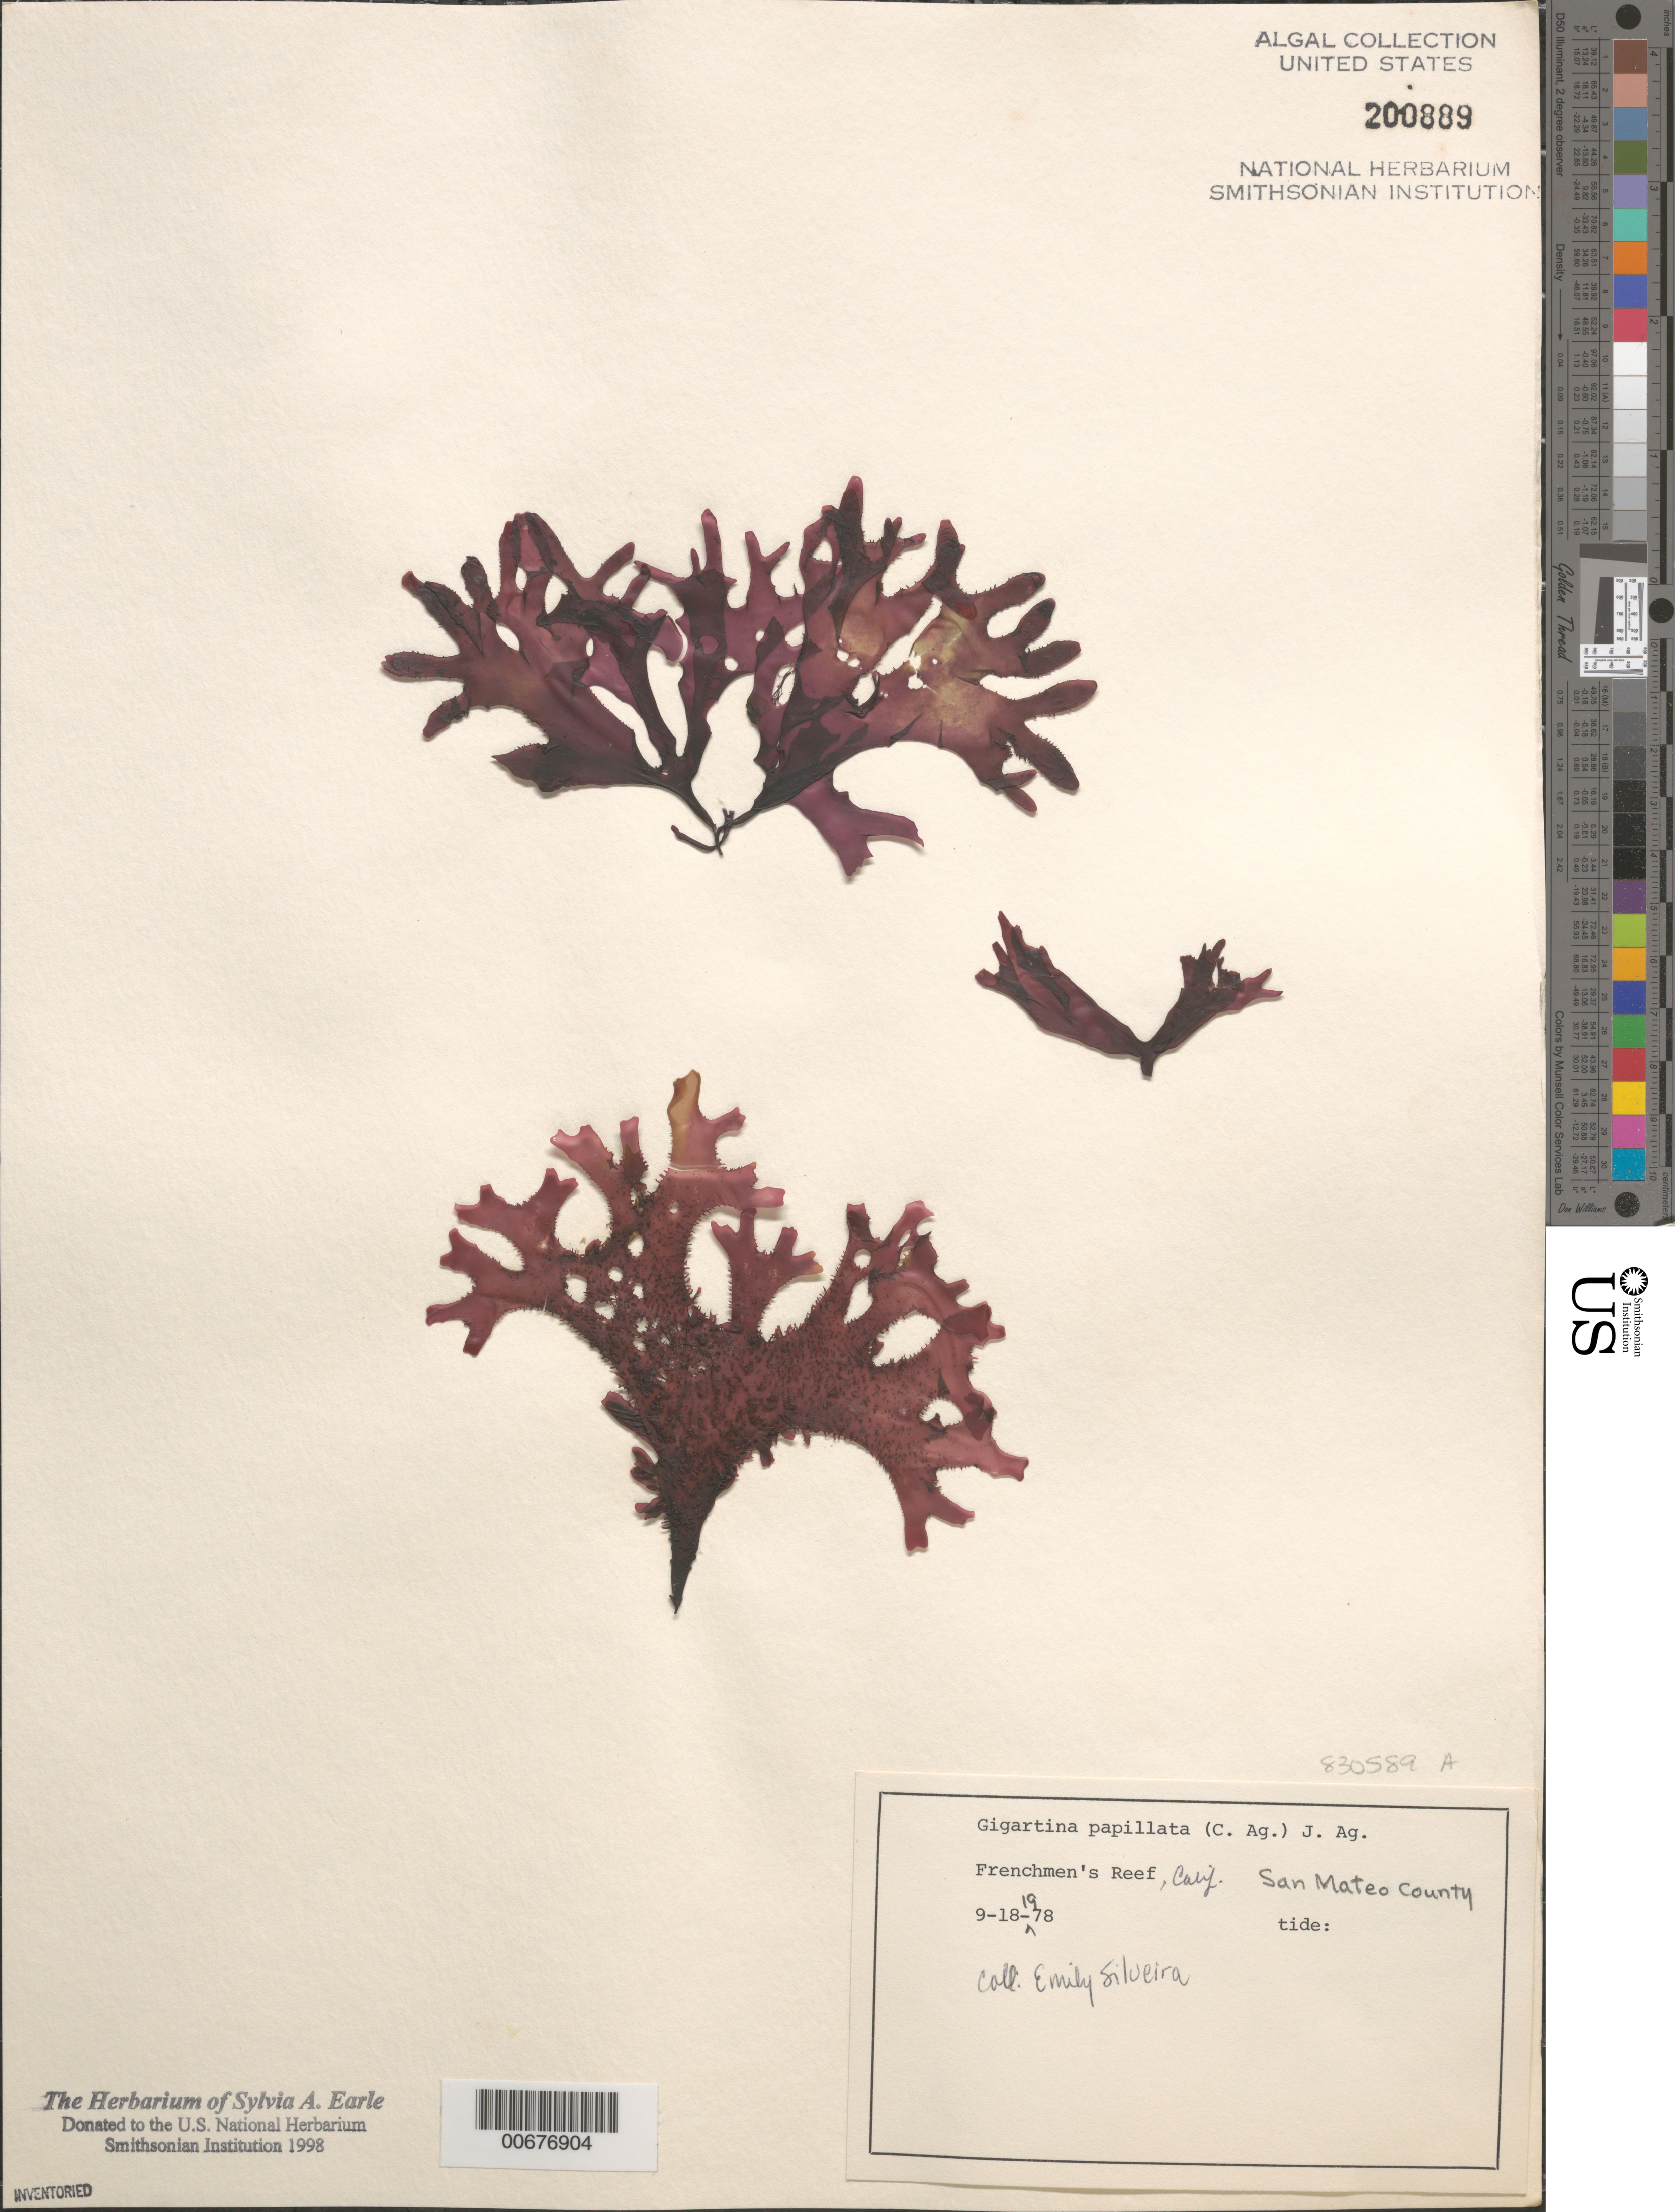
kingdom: Plantae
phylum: Rhodophyta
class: Florideophyceae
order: Gigartinales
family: Phyllophoraceae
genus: Mastocarpus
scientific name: Mastocarpus papillatus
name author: (C. Agardh) Kütz.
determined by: Algae name updating Project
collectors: E. A. Silveira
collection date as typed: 18 Sep 1978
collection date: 1978-09-18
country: United States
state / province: California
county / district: San Mateo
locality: Frenchmans Reef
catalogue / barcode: US 200889